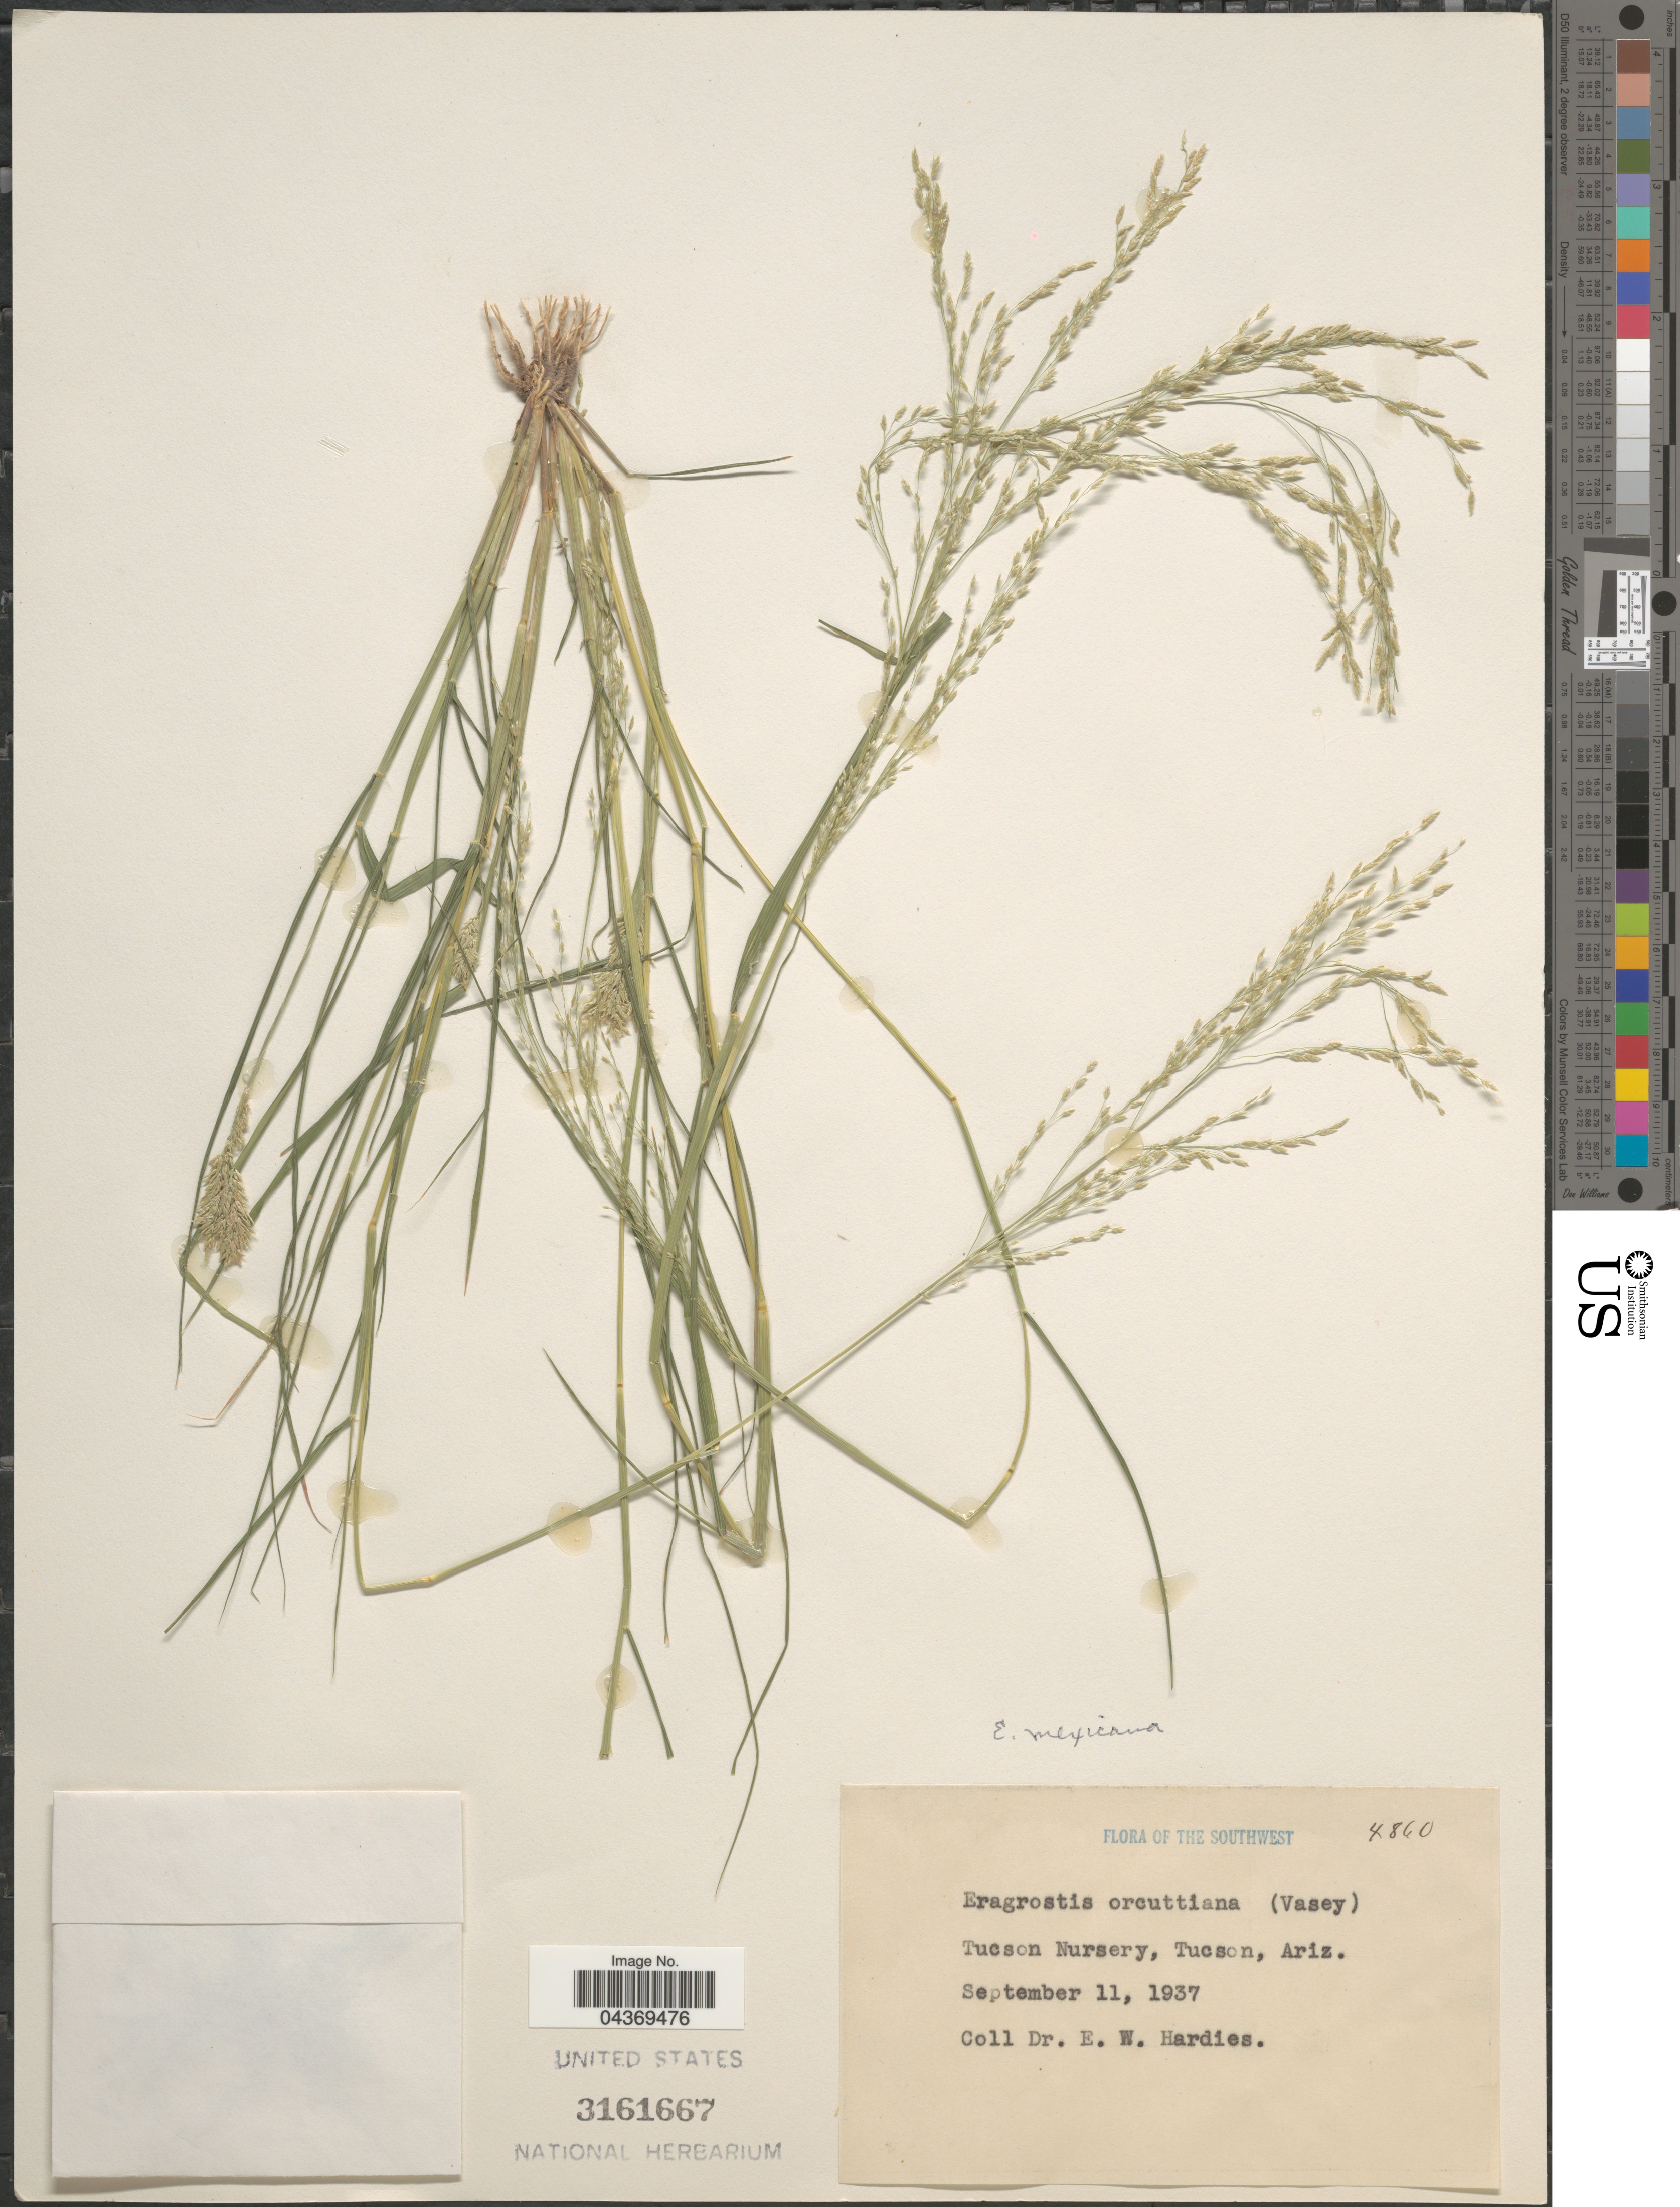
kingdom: Plantae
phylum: Tracheophyta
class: Liliopsida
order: Poales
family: Poaceae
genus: Eragrostis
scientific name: Eragrostis mexicana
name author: (Hornem.) Link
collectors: Hardies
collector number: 4860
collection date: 1937-09-11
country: United States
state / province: Arizona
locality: The Southwest. Tucson Nursery, Tucson.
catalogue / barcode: US 3161667